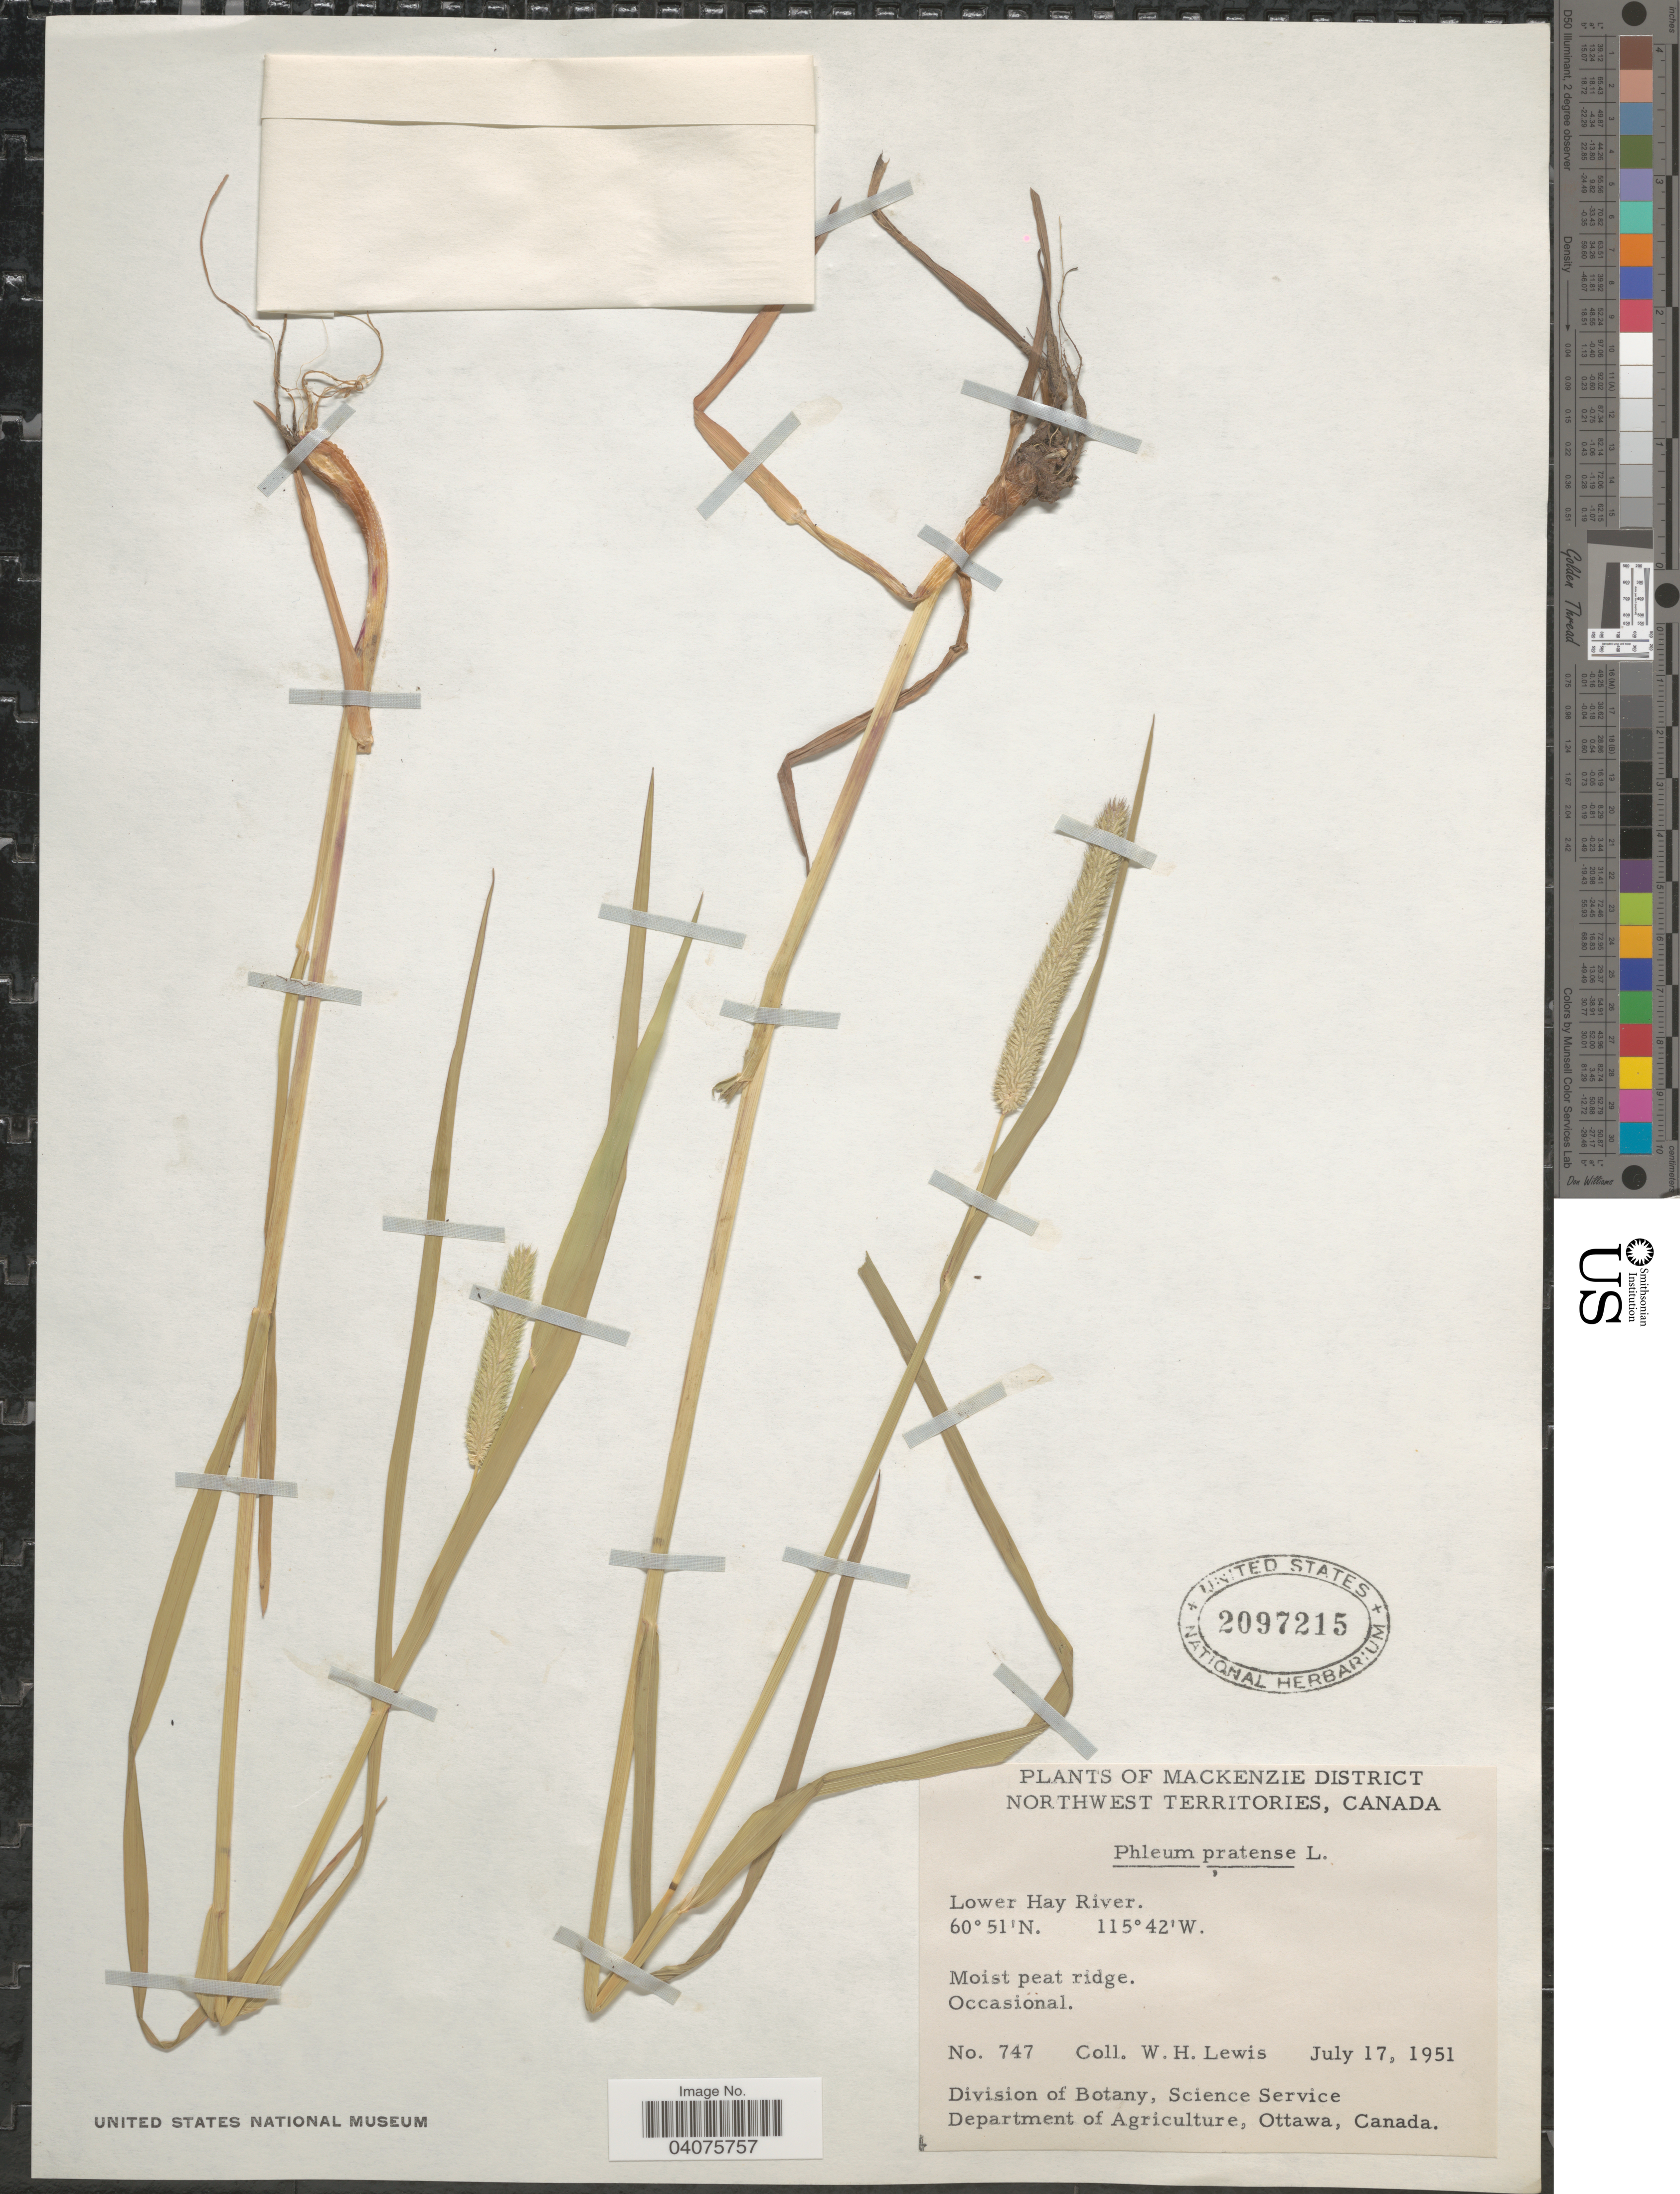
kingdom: Plantae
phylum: Tracheophyta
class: Liliopsida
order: Poales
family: Poaceae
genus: Phleum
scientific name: Phleum pratense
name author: L.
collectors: W. H. Lewis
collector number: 747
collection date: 1951-07-17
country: Canada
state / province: Northwest Territories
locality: Mackenzie District. Lower Hay River. Moist peat ridge.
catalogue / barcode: US 2097215